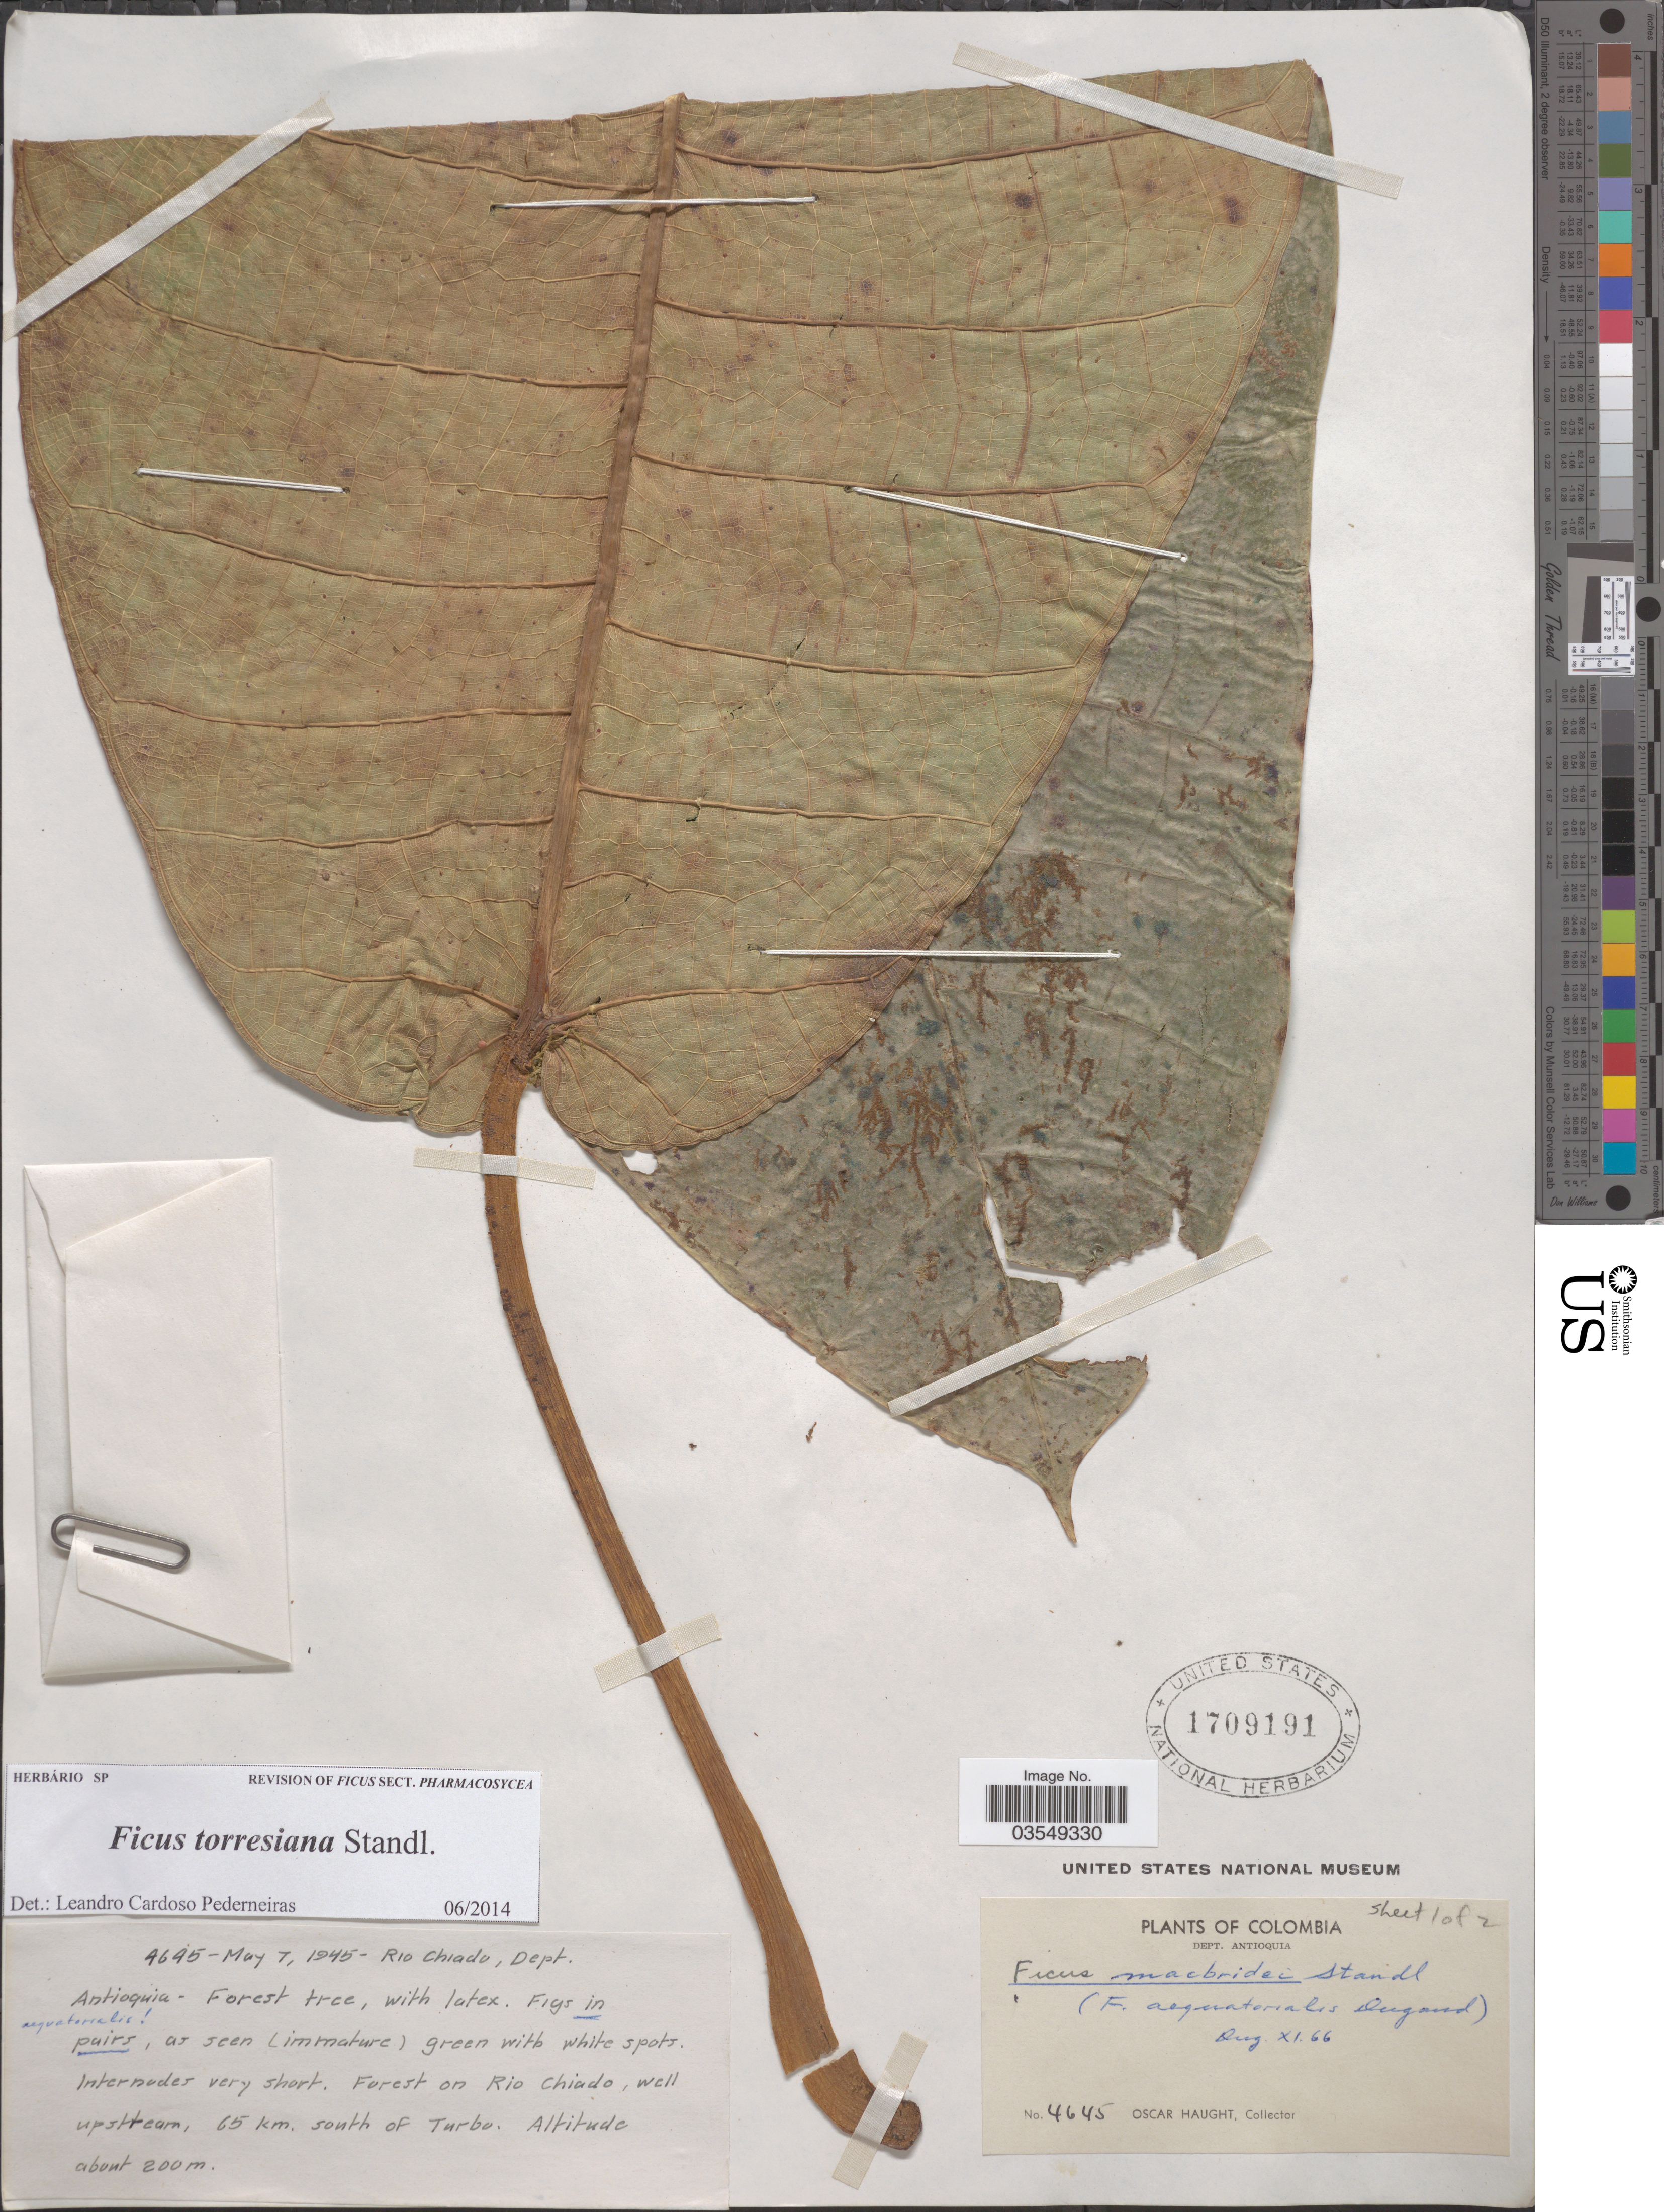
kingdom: Plantae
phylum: Tracheophyta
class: Magnoliopsida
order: Rosales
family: Moraceae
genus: Ficus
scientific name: Ficus torresiana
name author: Standl.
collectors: O. L. Haught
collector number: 4645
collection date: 1945-05-07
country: Colombia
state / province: Antioquia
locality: Rio Chiado, Dept. Antioquia. Forest on Rio Chiado, well upstream, 65 km. south of Turbo.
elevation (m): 200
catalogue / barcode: US 1709191